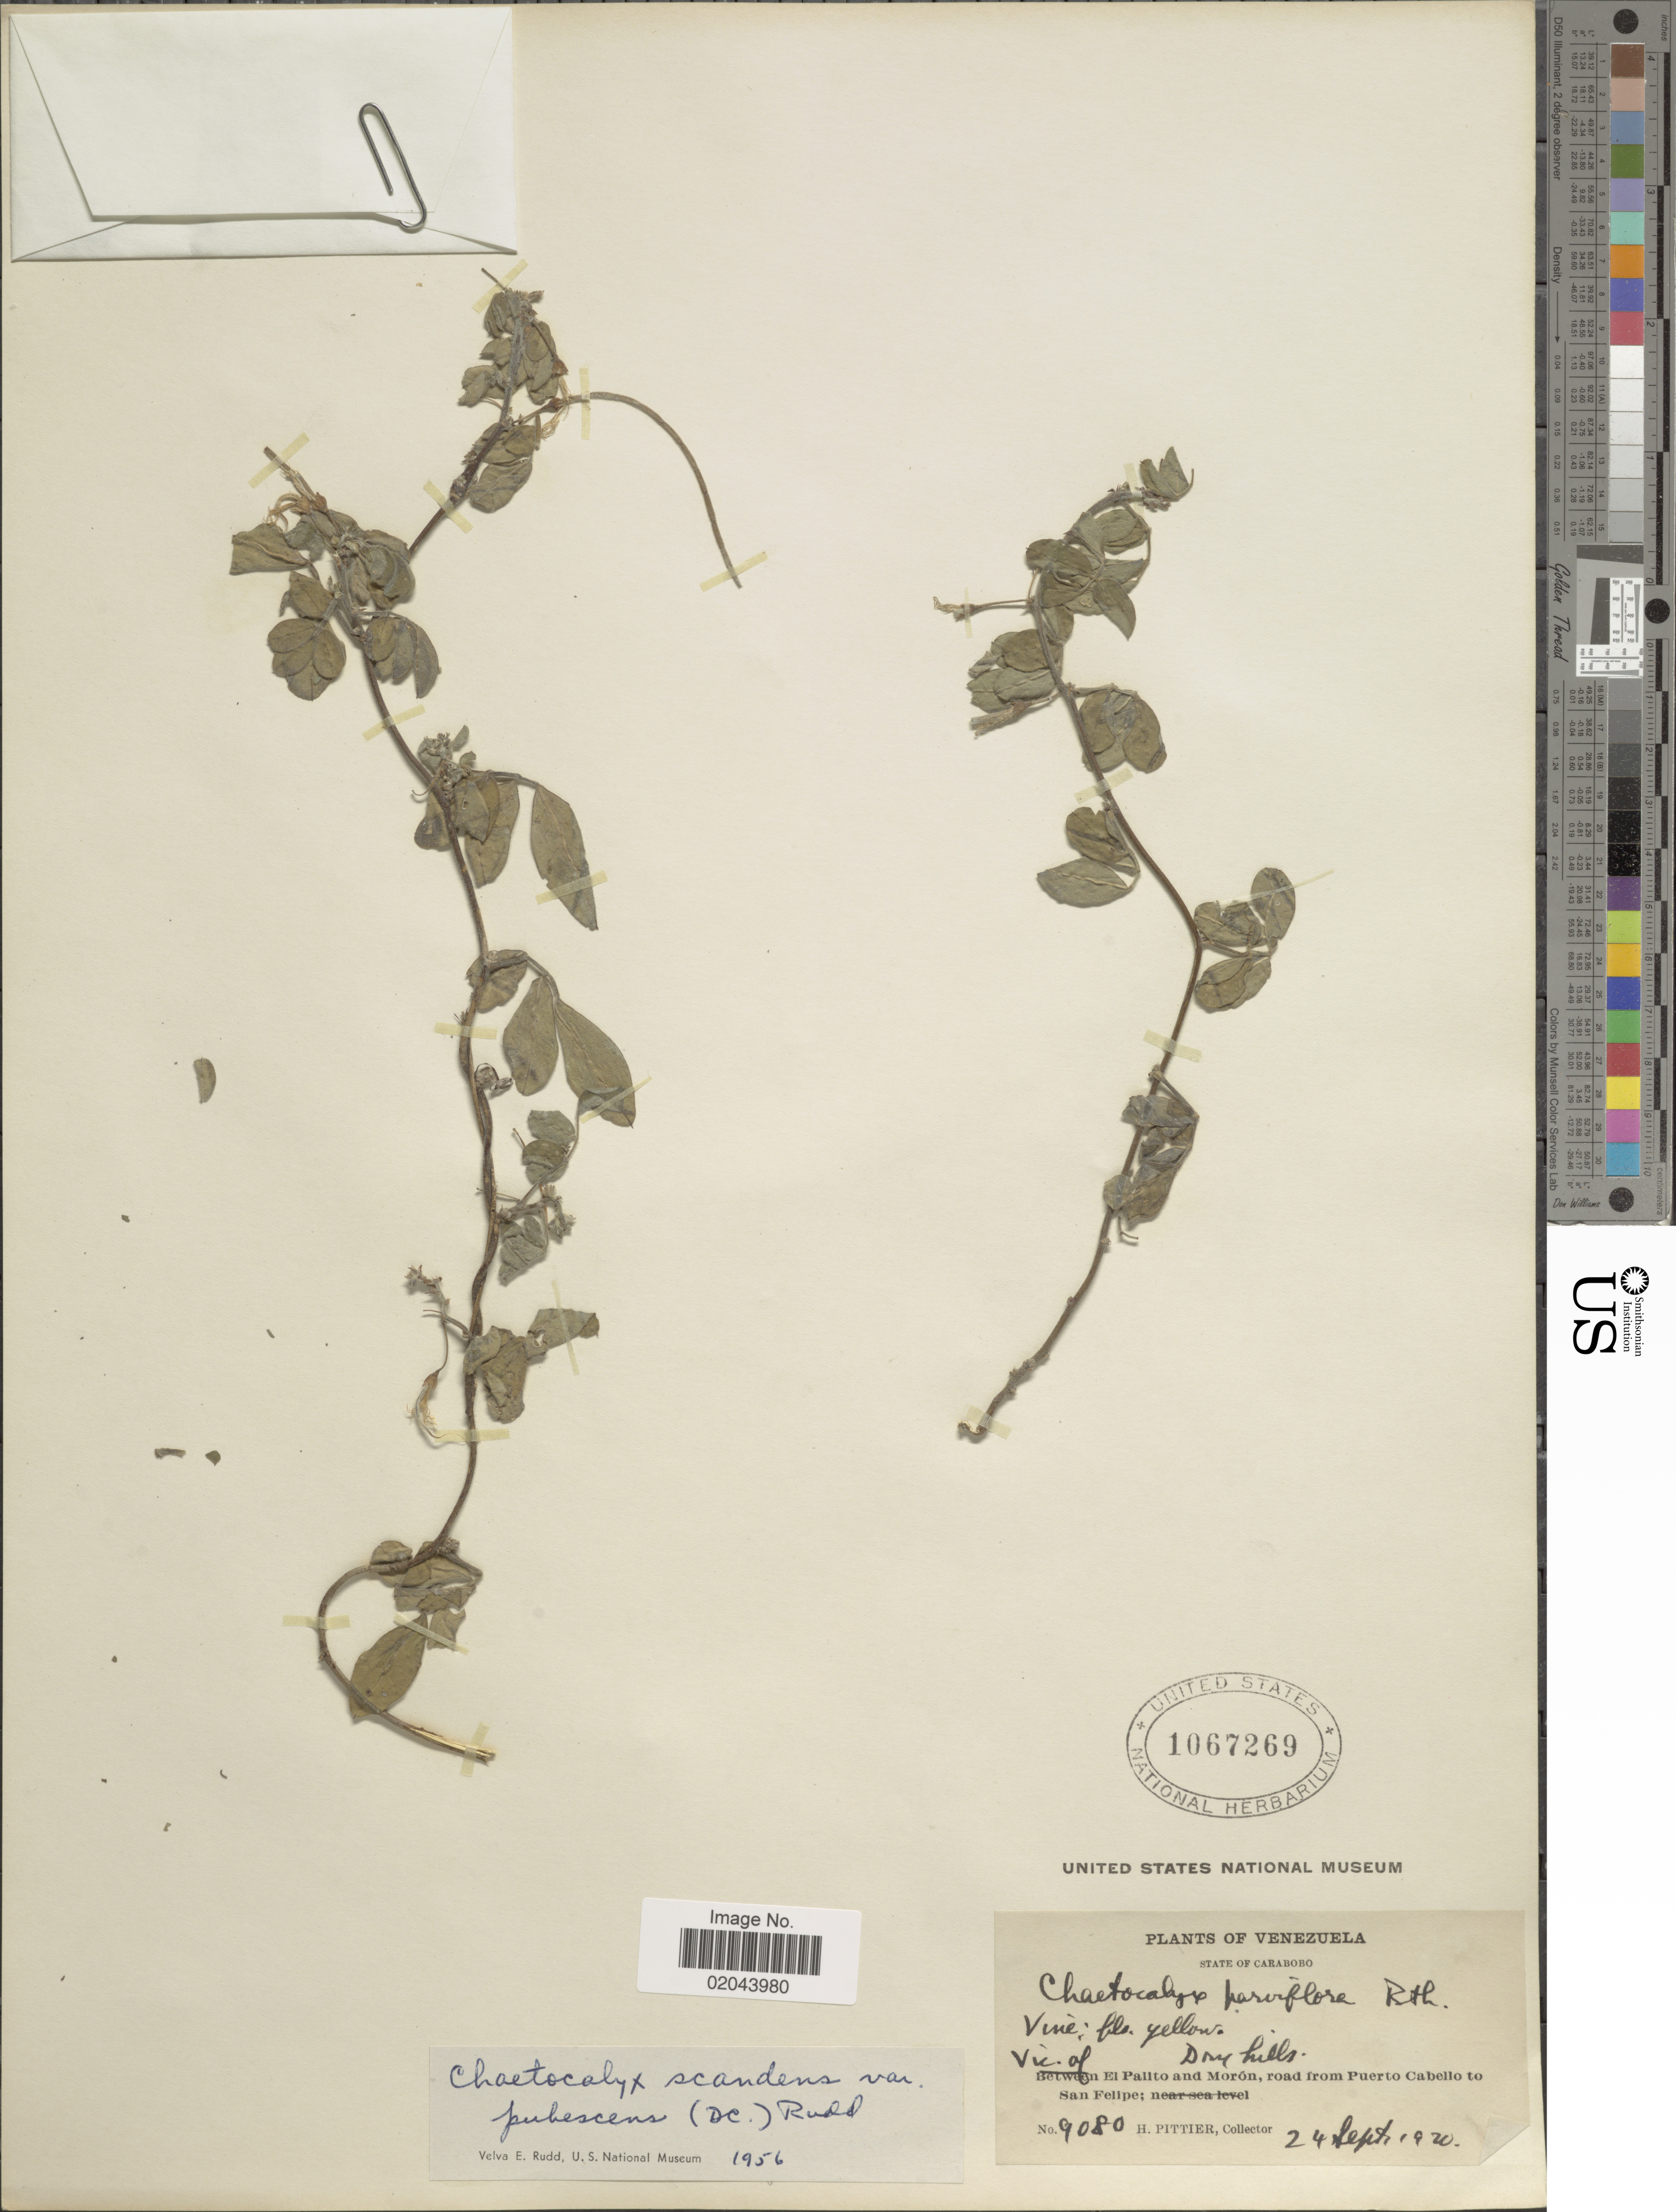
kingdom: Plantae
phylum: Tracheophyta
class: Magnoliopsida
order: Fabales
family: Fabaceae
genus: Chaetocalyx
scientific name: Chaetocalyx scandens var. pubescens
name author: (DC.) Rudd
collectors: H. F. Pittier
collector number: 9080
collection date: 1920-09-24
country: Venezuela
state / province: Carabobo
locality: Vic of El Palito and Morón, road from Puerto Cabello to San Felipe, Dry hills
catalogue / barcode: US 1067269